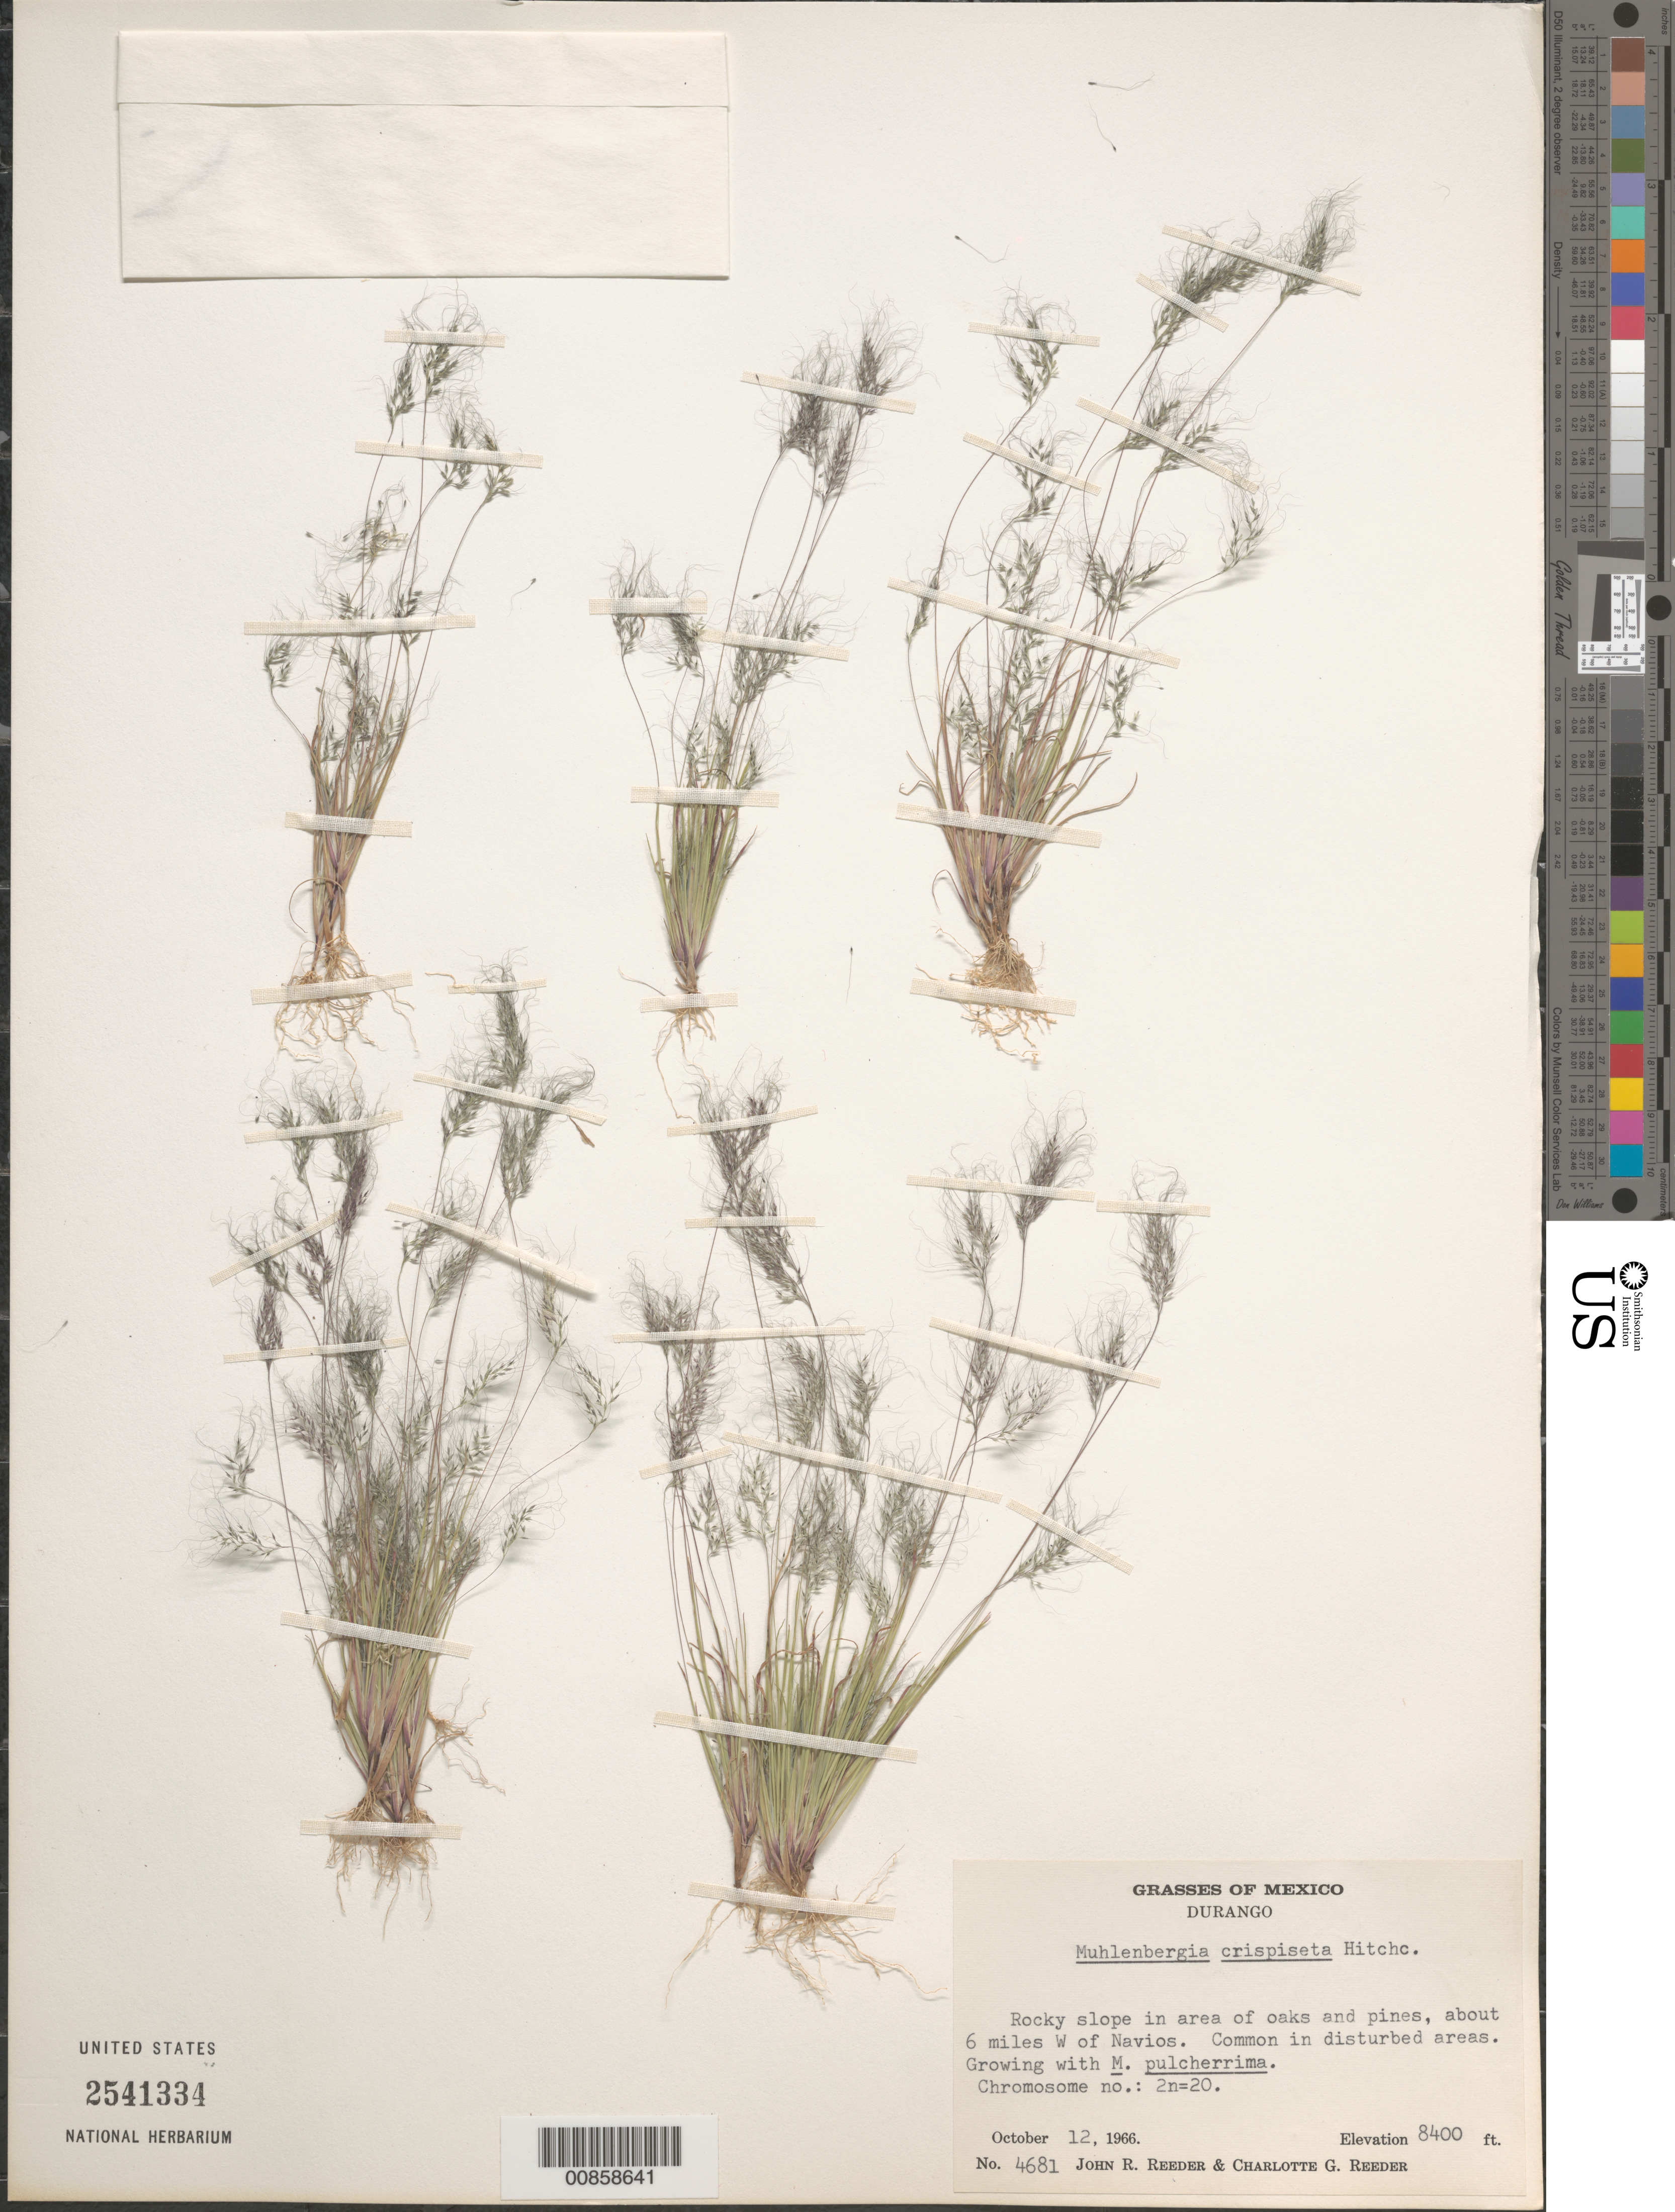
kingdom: Plantae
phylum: Tracheophyta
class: Liliopsida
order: Poales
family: Poaceae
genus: Muhlenbergia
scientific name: Muhlenbergia crispiseta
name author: Hitchc.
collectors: C. G. Reeder & J. R. Reeder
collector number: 4681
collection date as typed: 12 Oct 1966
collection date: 1966-10-12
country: Mexico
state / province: Durango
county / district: Durango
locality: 6 mi W of Navíos, mpio. Durango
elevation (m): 2523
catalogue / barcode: US 2541334